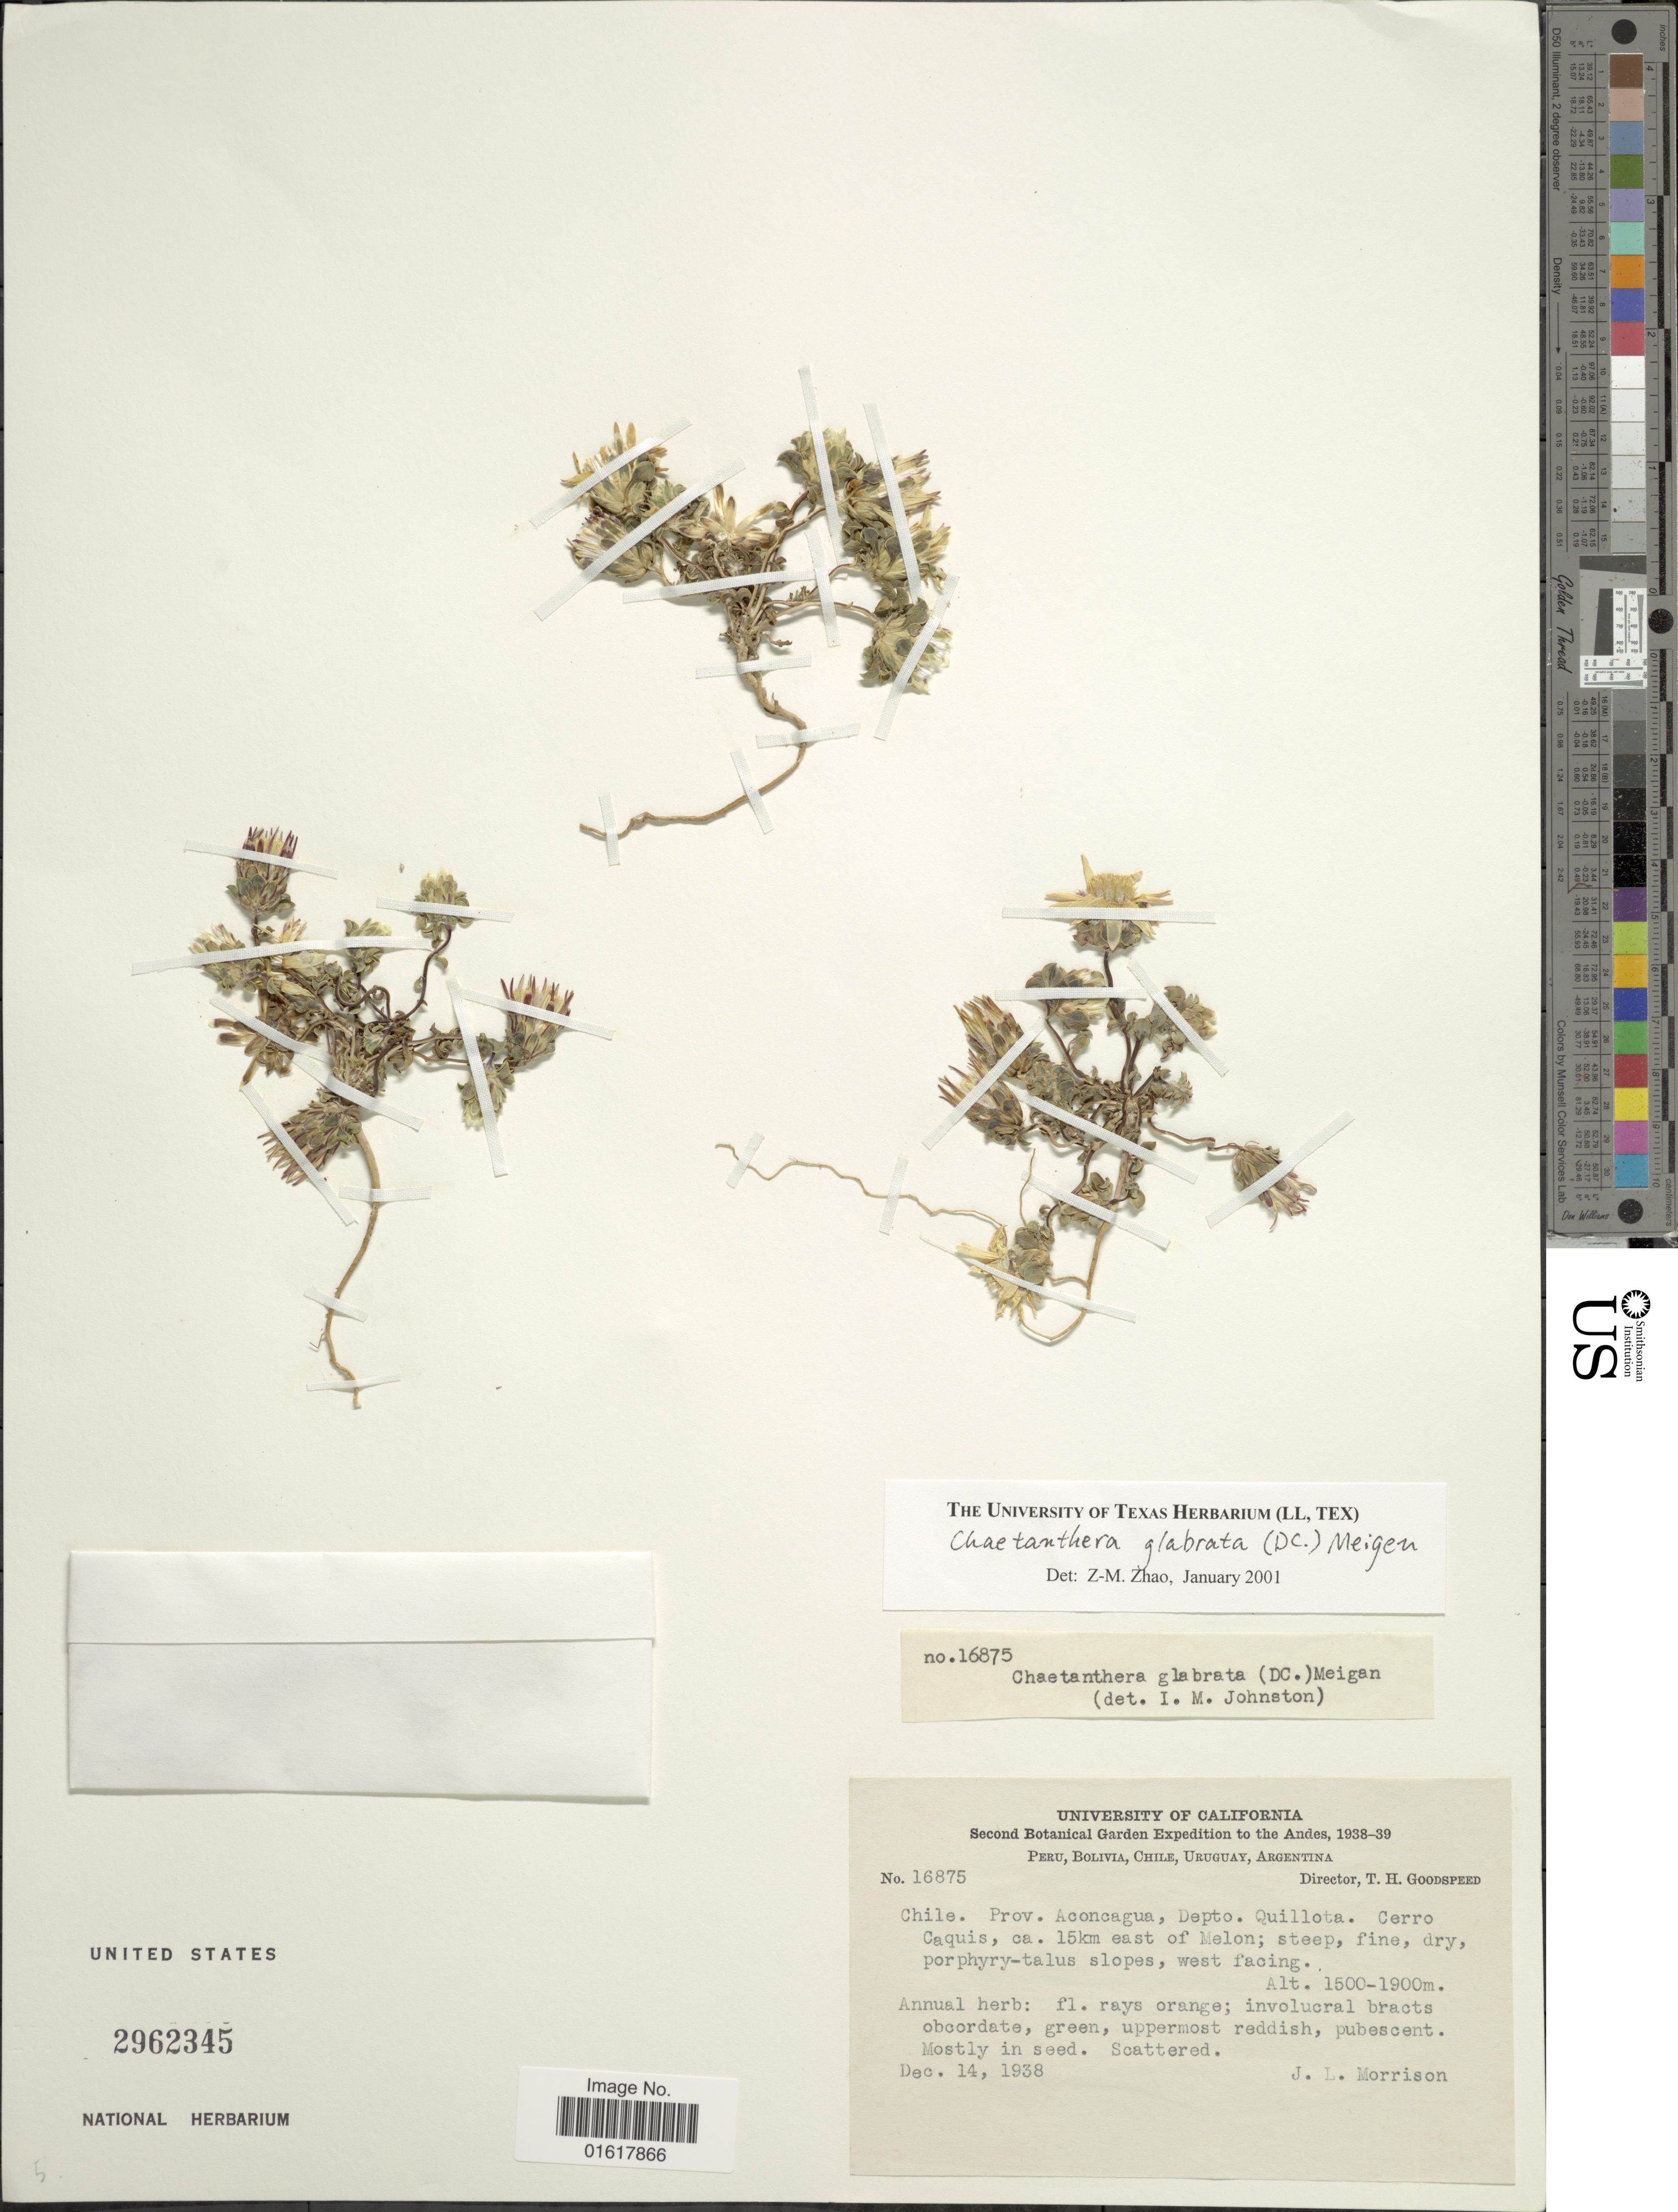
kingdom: Plantae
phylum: Tracheophyta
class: Magnoliopsida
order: Asterales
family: Asteraceae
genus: Chaetanthera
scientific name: Chaetanthera glabrata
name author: (DC.) F. Meigen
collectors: J. L. Morrison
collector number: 16875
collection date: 1938-12-14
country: Chile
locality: Andes. Prov. Aconcagua. Depto. Quillota. Cerro Caquis, ca. 15 km east of Melon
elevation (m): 1500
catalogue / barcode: US 2962345